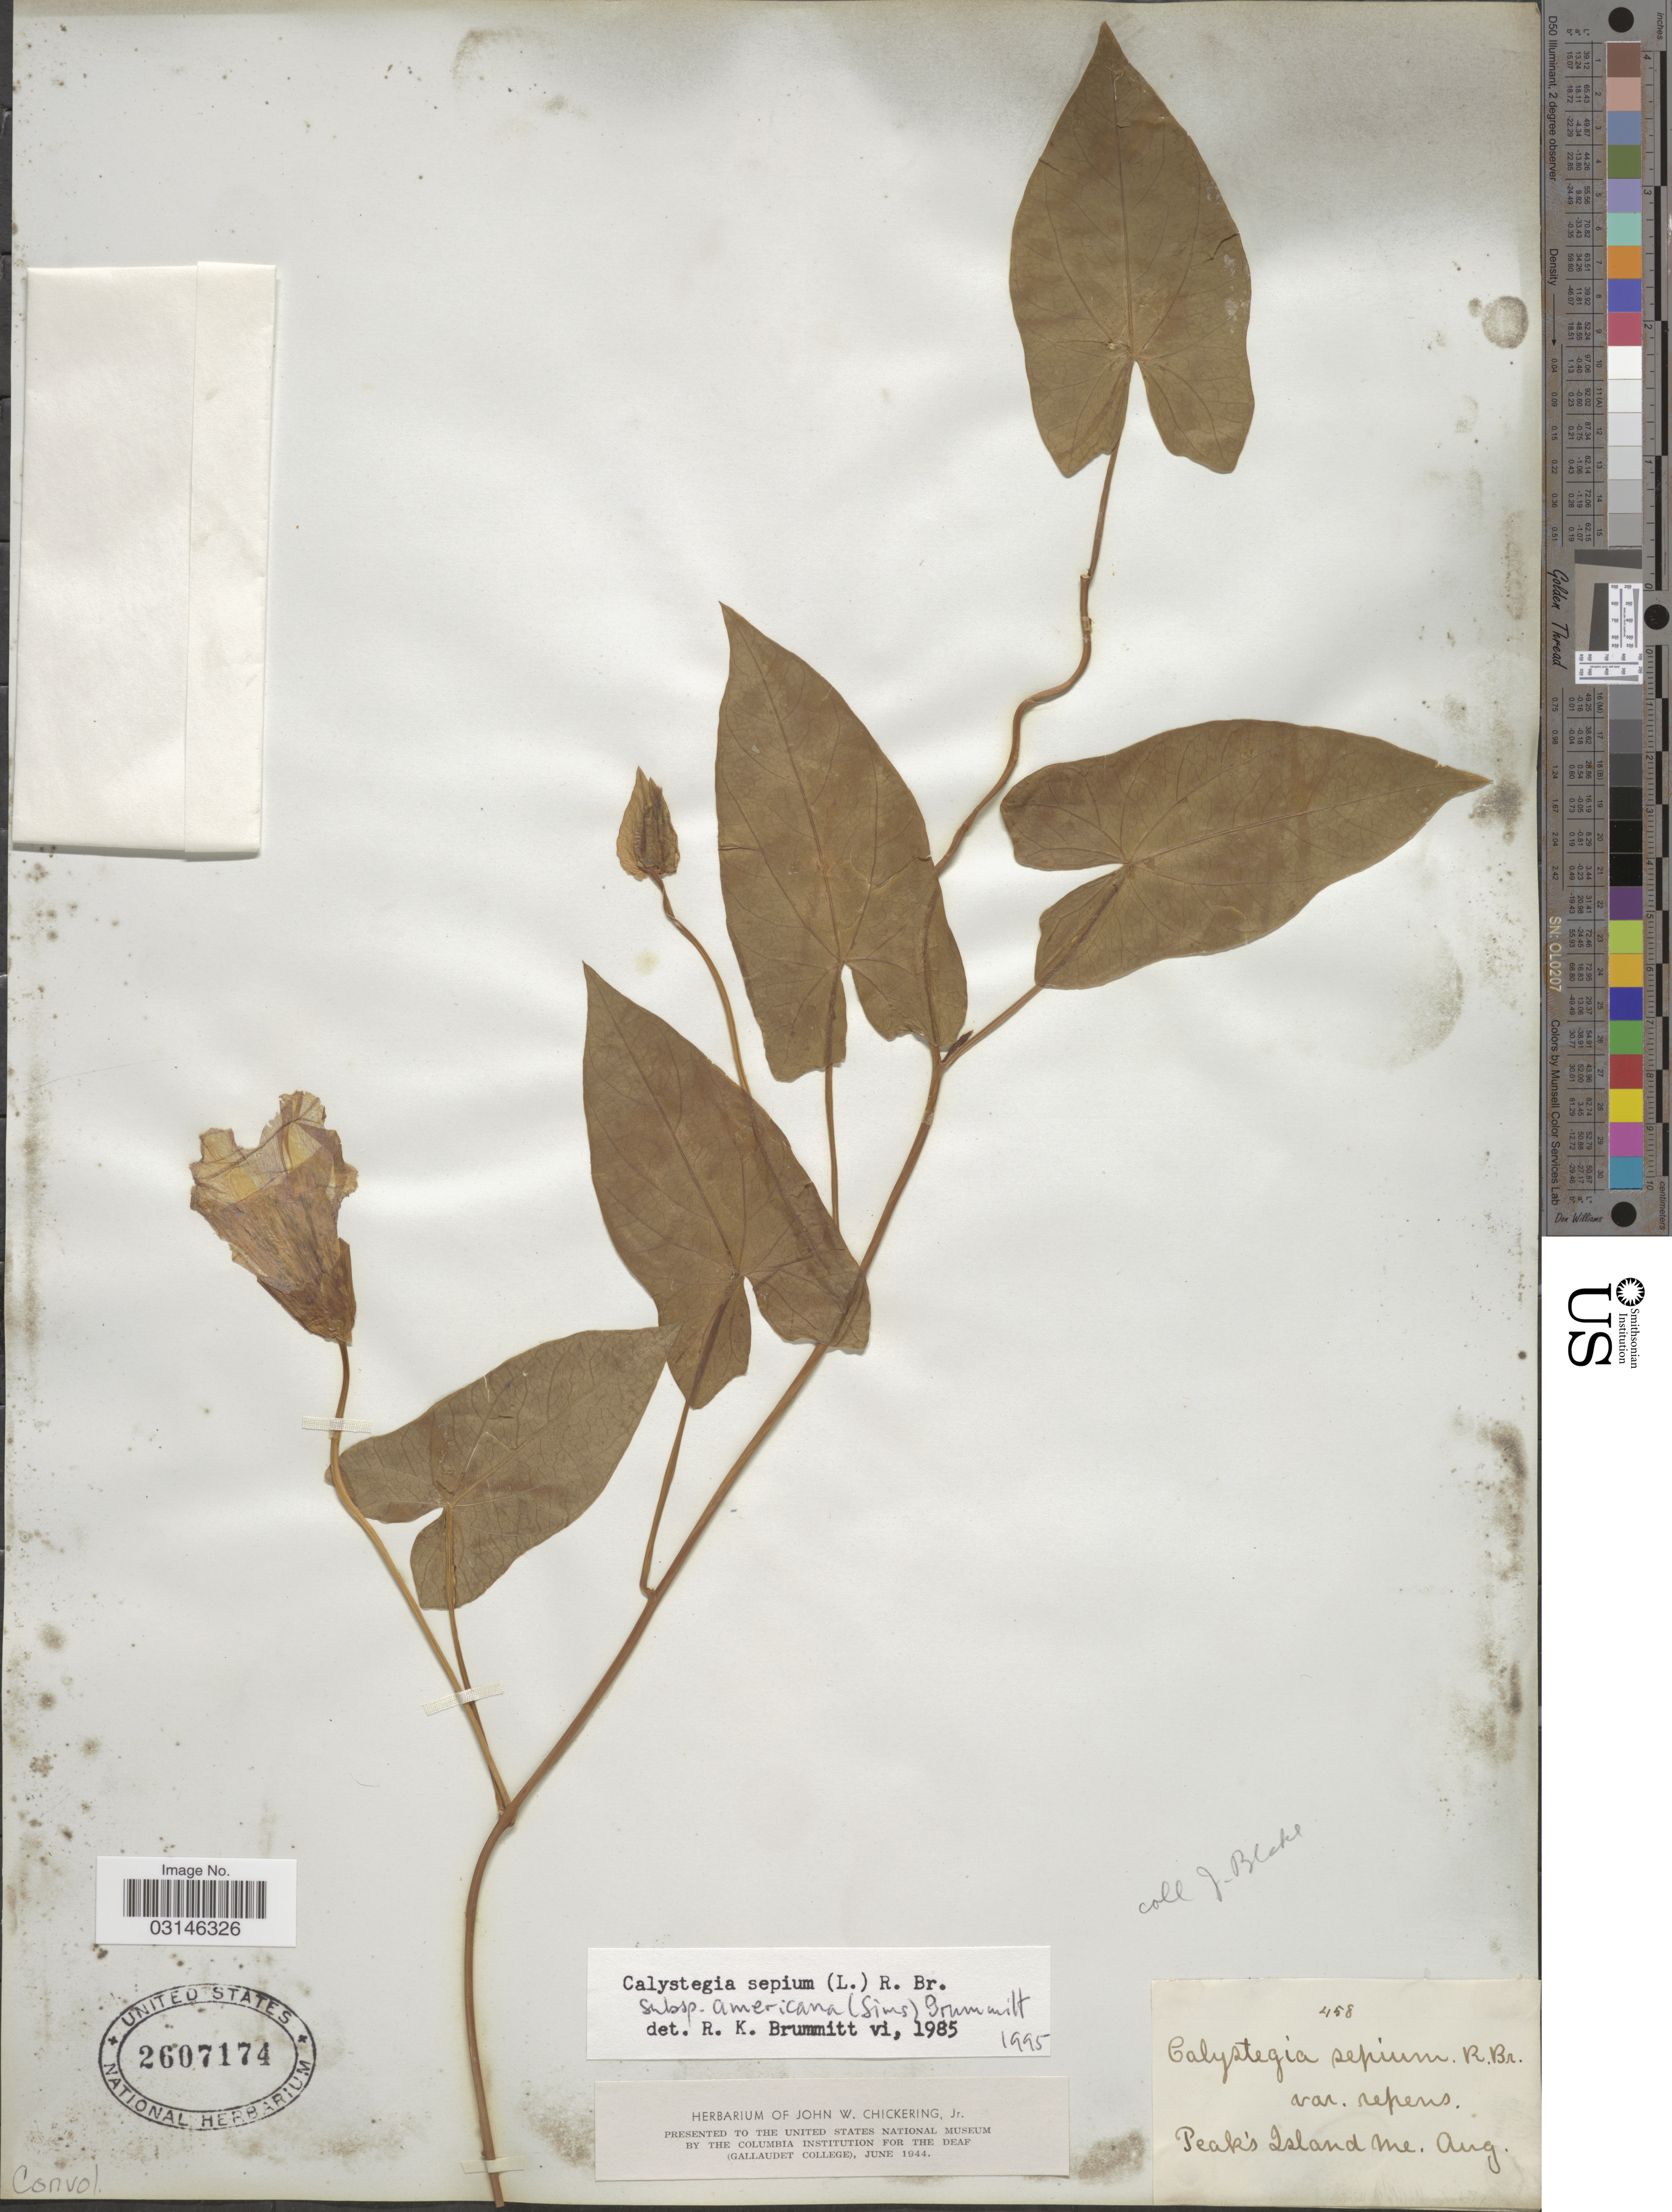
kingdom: Plantae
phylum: Tracheophyta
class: Magnoliopsida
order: Solanales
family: Convolvulaceae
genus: Calystegia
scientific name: Calystegia sepium subsp. americana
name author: (Sims) Brummitt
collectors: Ex herb. John W. Chickering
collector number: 458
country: United States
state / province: Maine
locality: Peak's Island.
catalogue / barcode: US 2607174